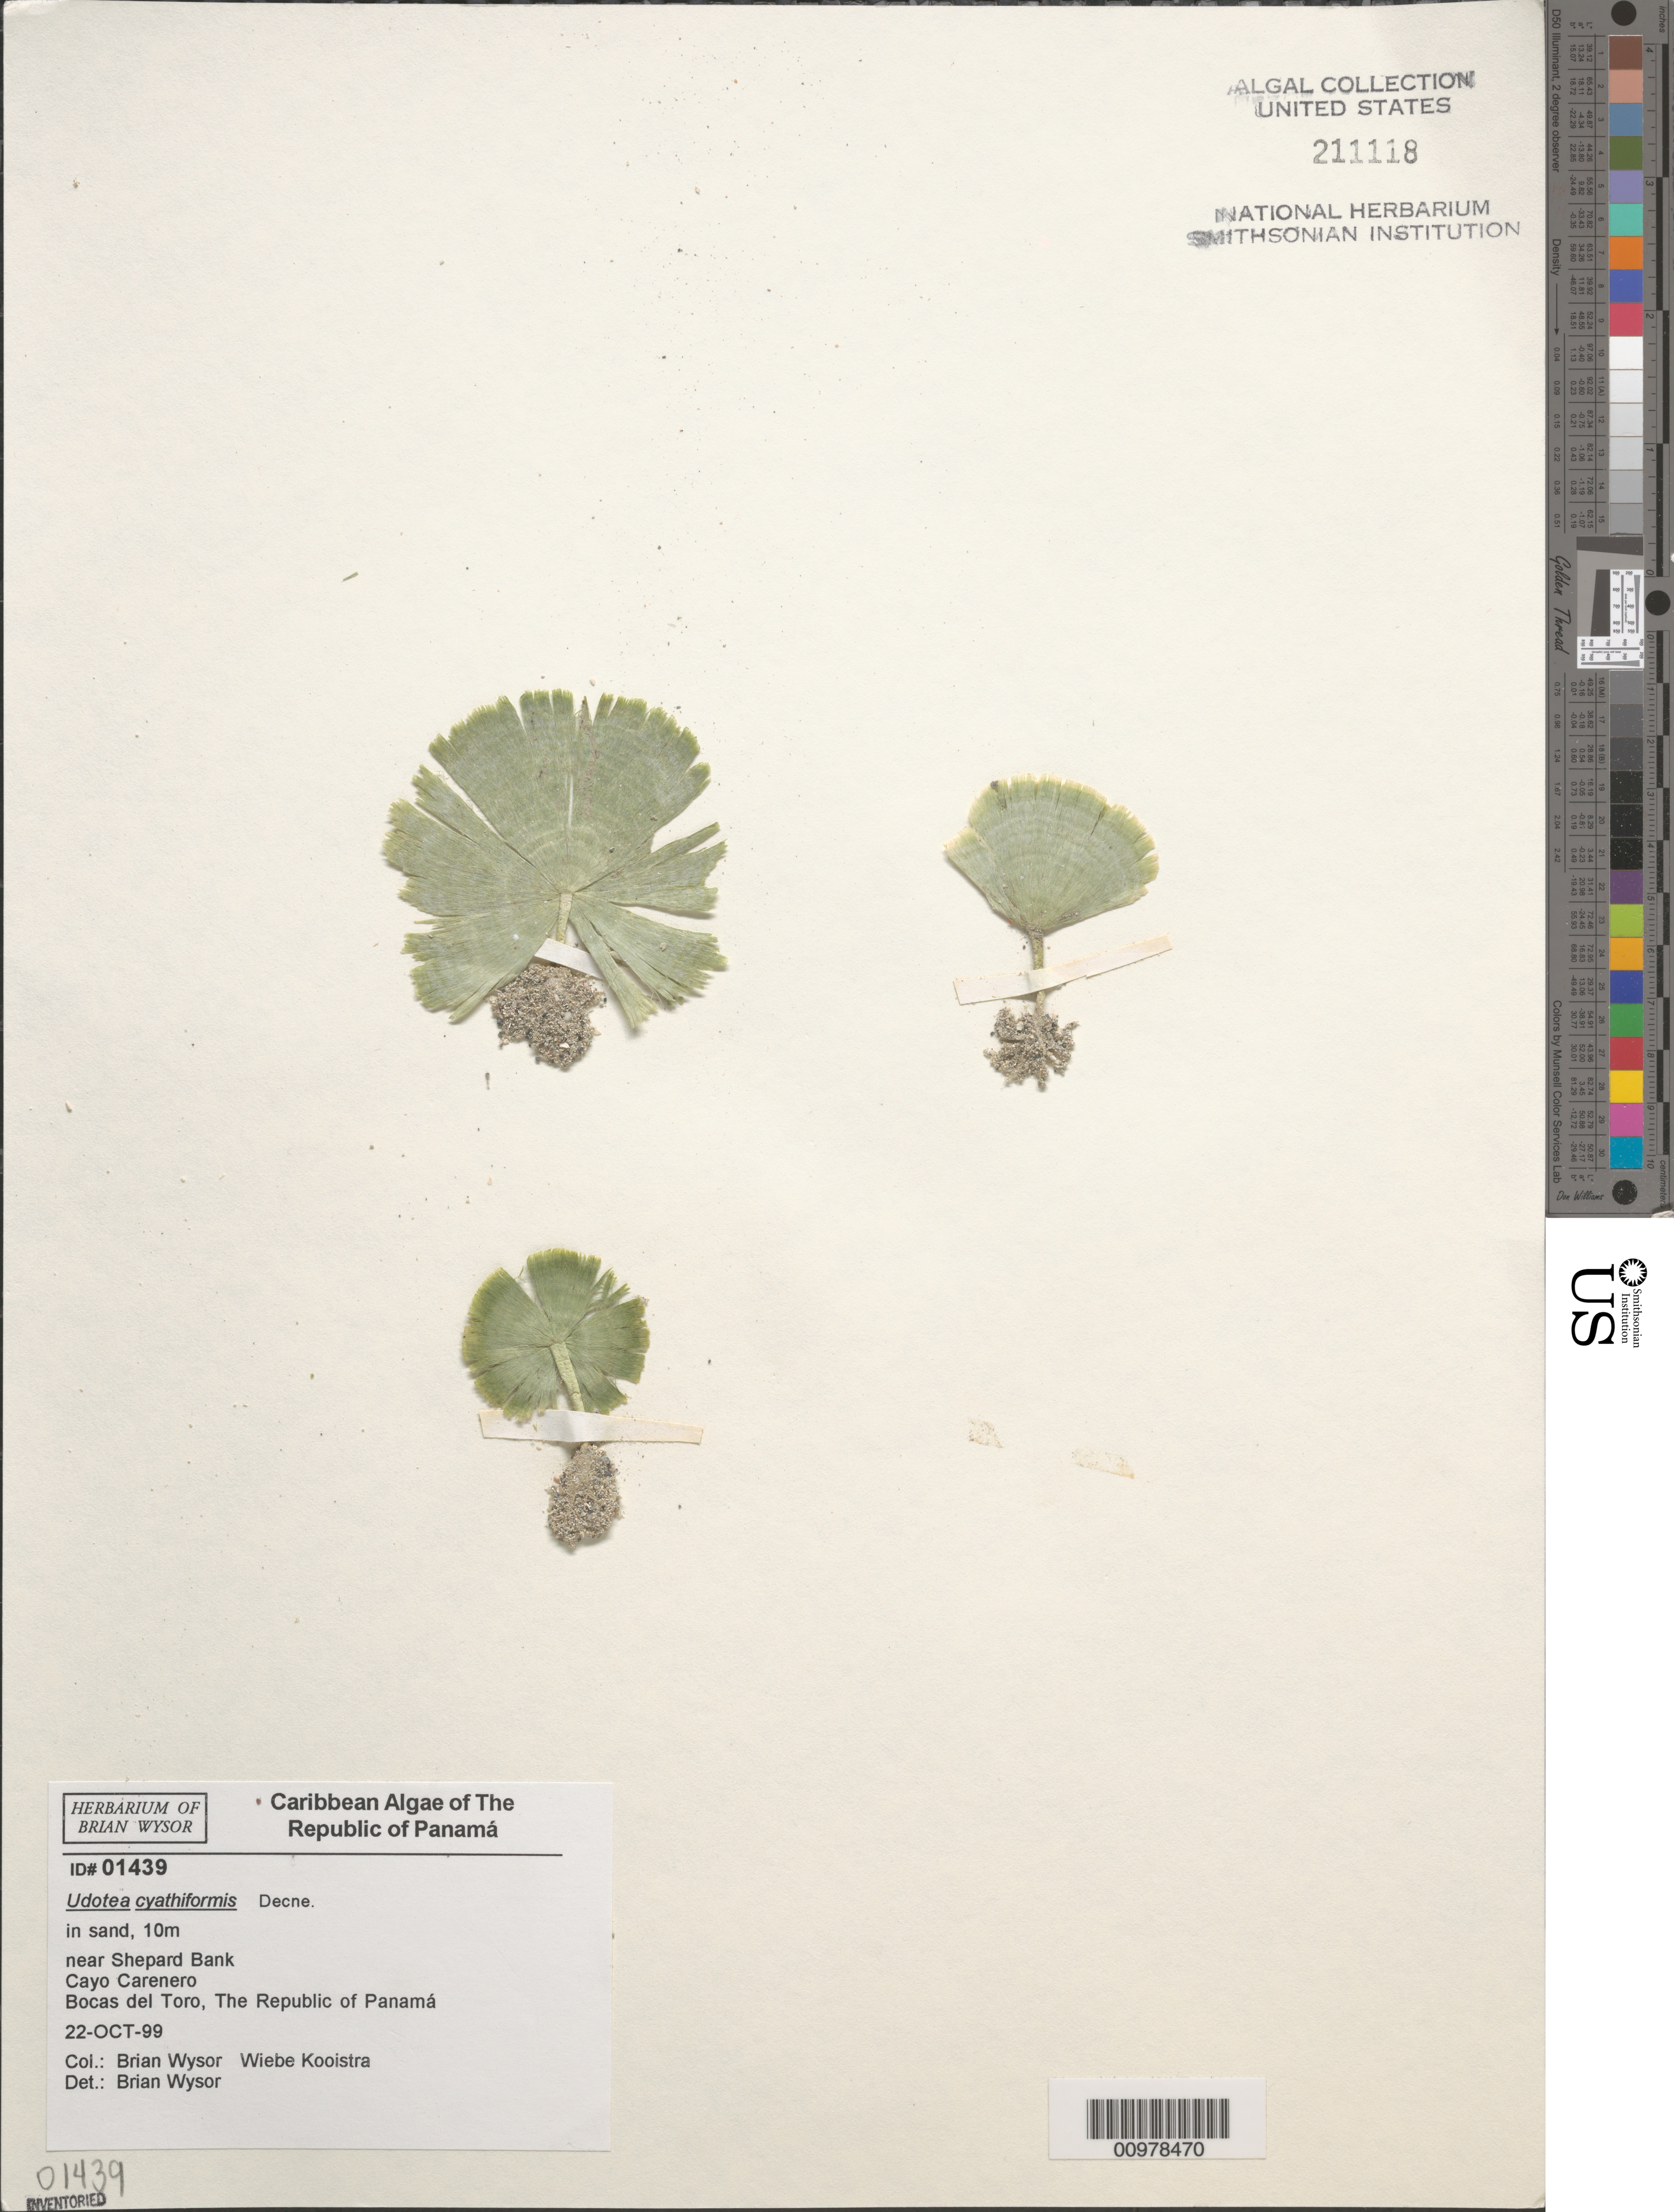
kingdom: Plantae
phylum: Chlorophyta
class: Ulvophyceae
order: Bryopsidales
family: Udoteaceae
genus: Udotea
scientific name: Udotea cyathiformis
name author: Decne.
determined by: Wysor, B.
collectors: B. Wysor & W. Kooistra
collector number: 01439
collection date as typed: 22 Oct 1999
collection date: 1999-10-22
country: Panama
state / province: Bocas del Toro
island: Cayo Carenero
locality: Near Shepard Bank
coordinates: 9 19' 50" N, 82 13' 40" W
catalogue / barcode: US 211118